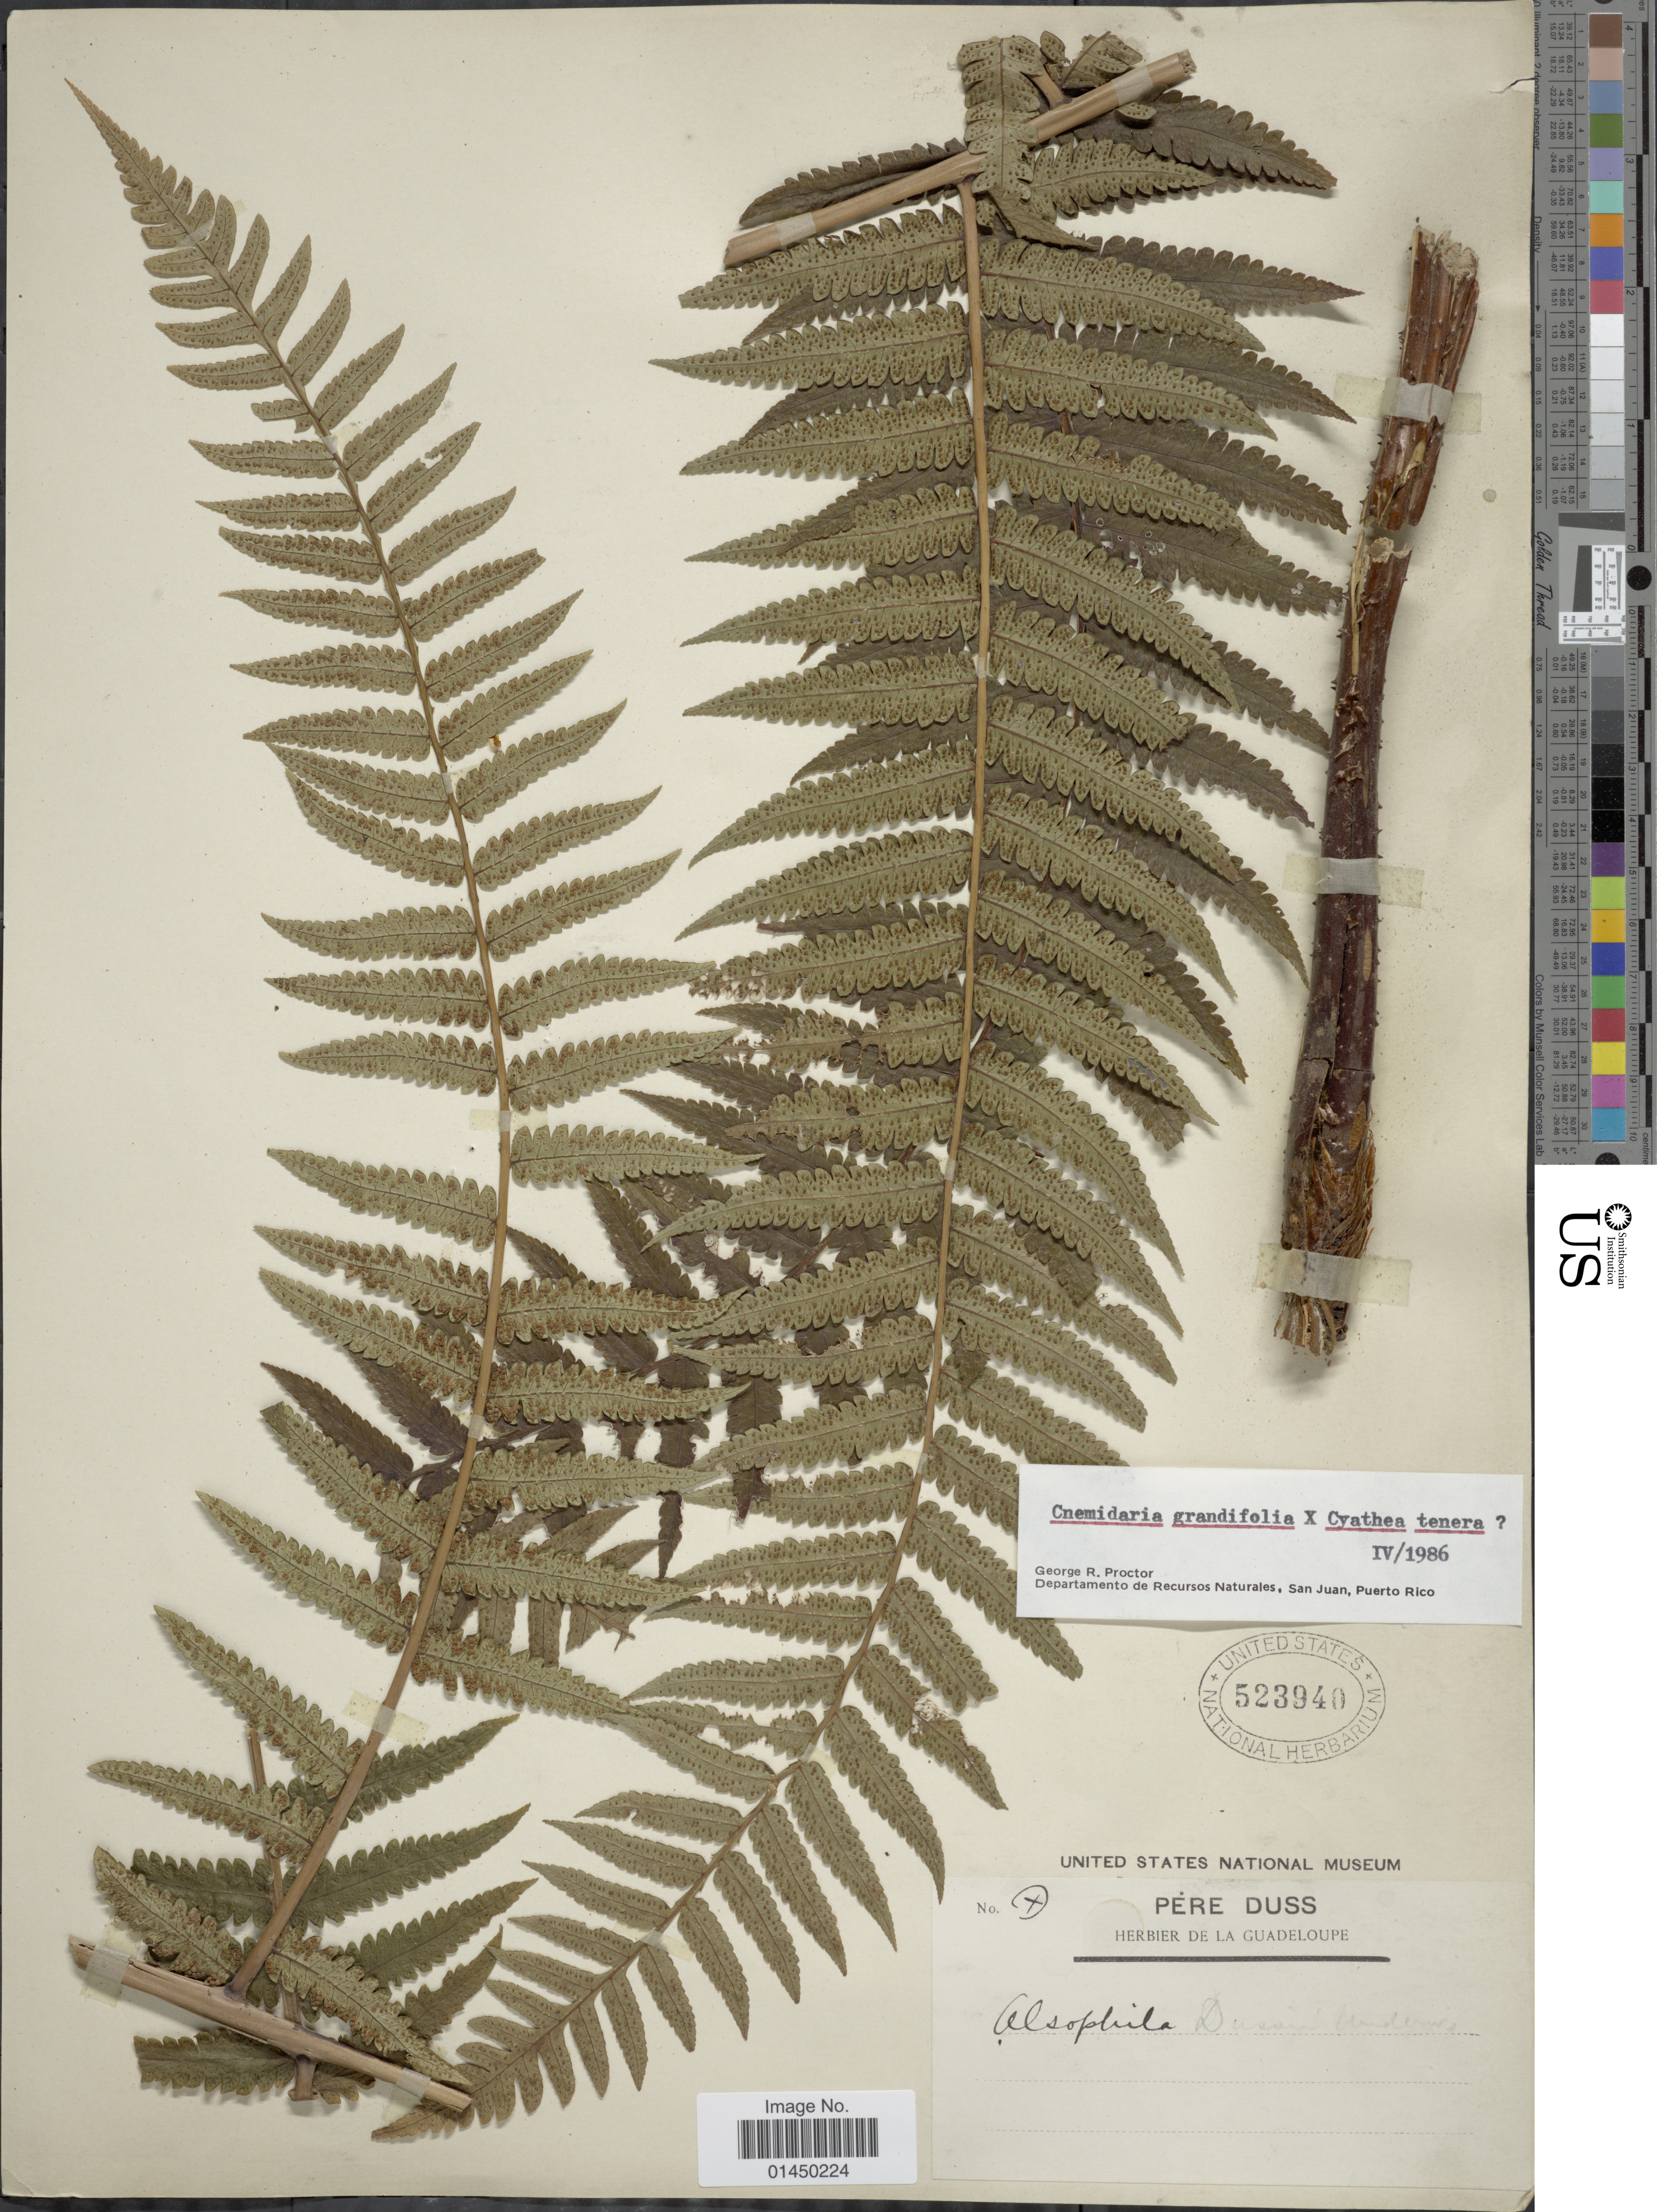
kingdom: Plantae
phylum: Tracheophyta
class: Polypodiopsida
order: Cyatheales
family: Cyatheaceae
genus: Cyathea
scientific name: Cyathea grandifolia var. grandifolia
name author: Willd.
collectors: Père Duss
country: Guadeloupe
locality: De La Guadaloupe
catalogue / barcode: US 523940